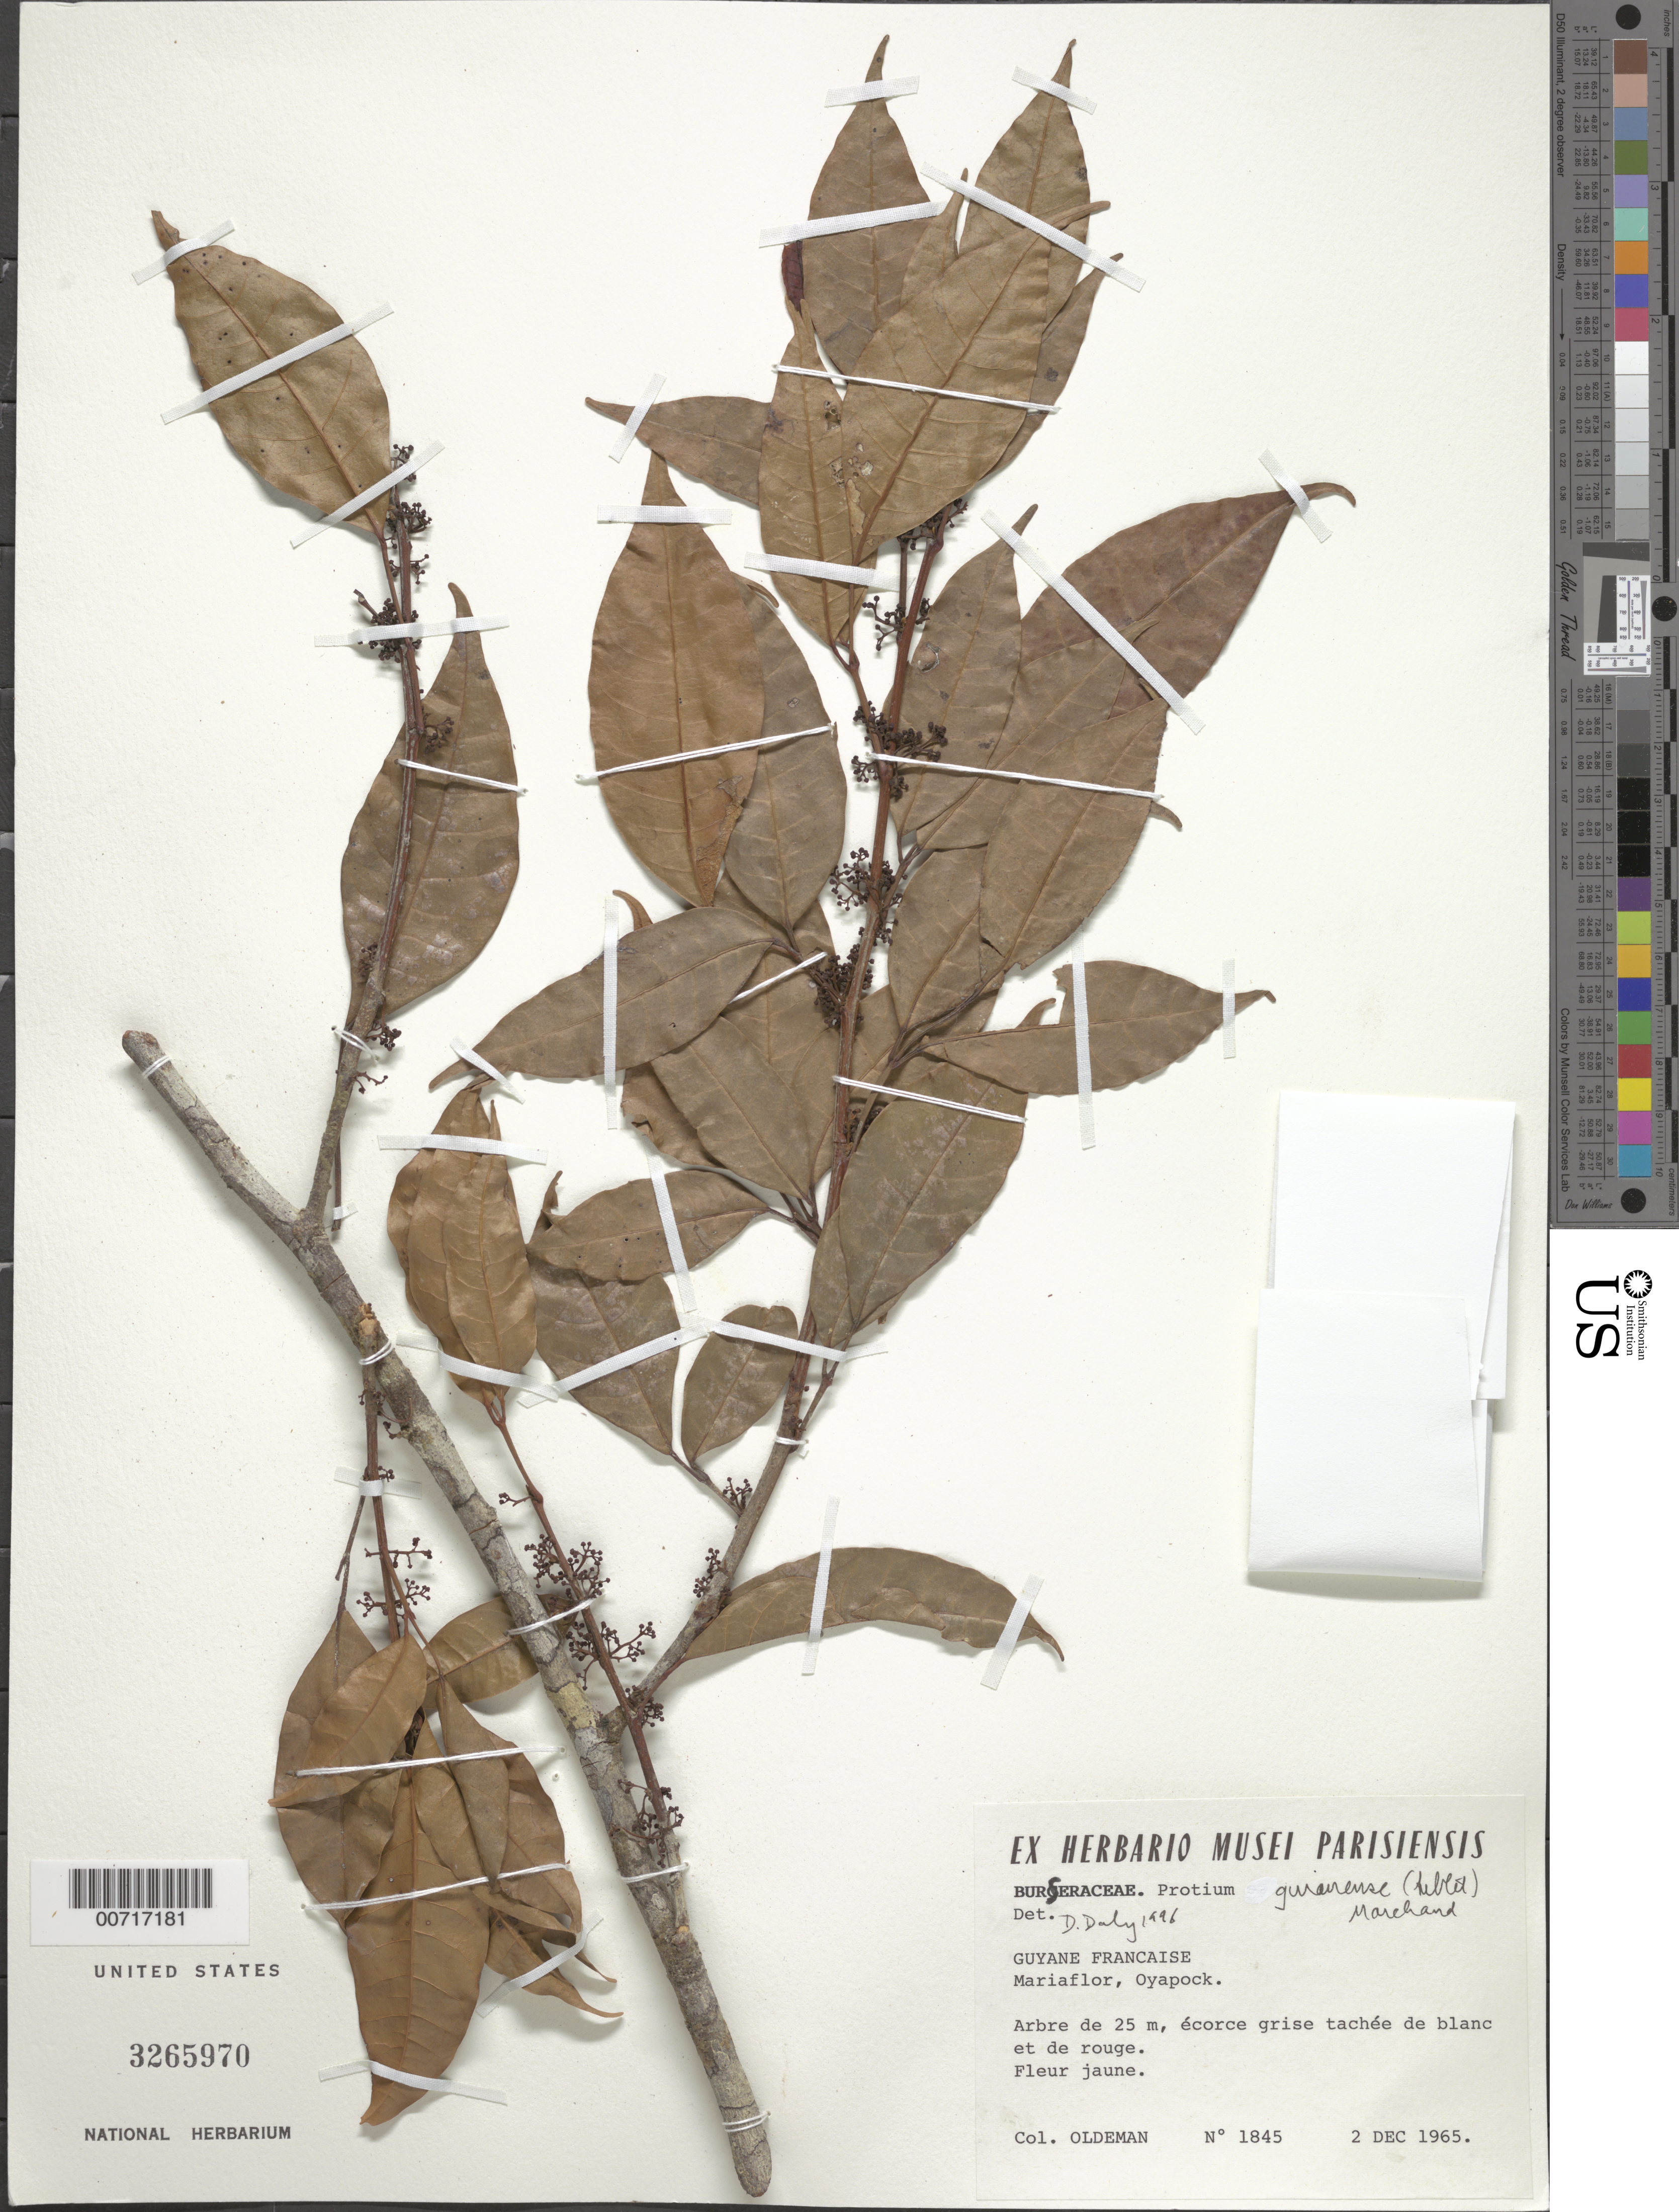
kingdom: Plantae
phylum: Tracheophyta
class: Magnoliopsida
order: Sapindales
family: Burseraceae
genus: Protium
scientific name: Protium guianense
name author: (Aubl.) Marchand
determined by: Daly, D. C.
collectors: R. Oldeman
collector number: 1845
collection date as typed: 2-Dec-65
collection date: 1965-12-02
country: French Guiana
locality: Mariaflor, Oyapock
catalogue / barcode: US 3265970